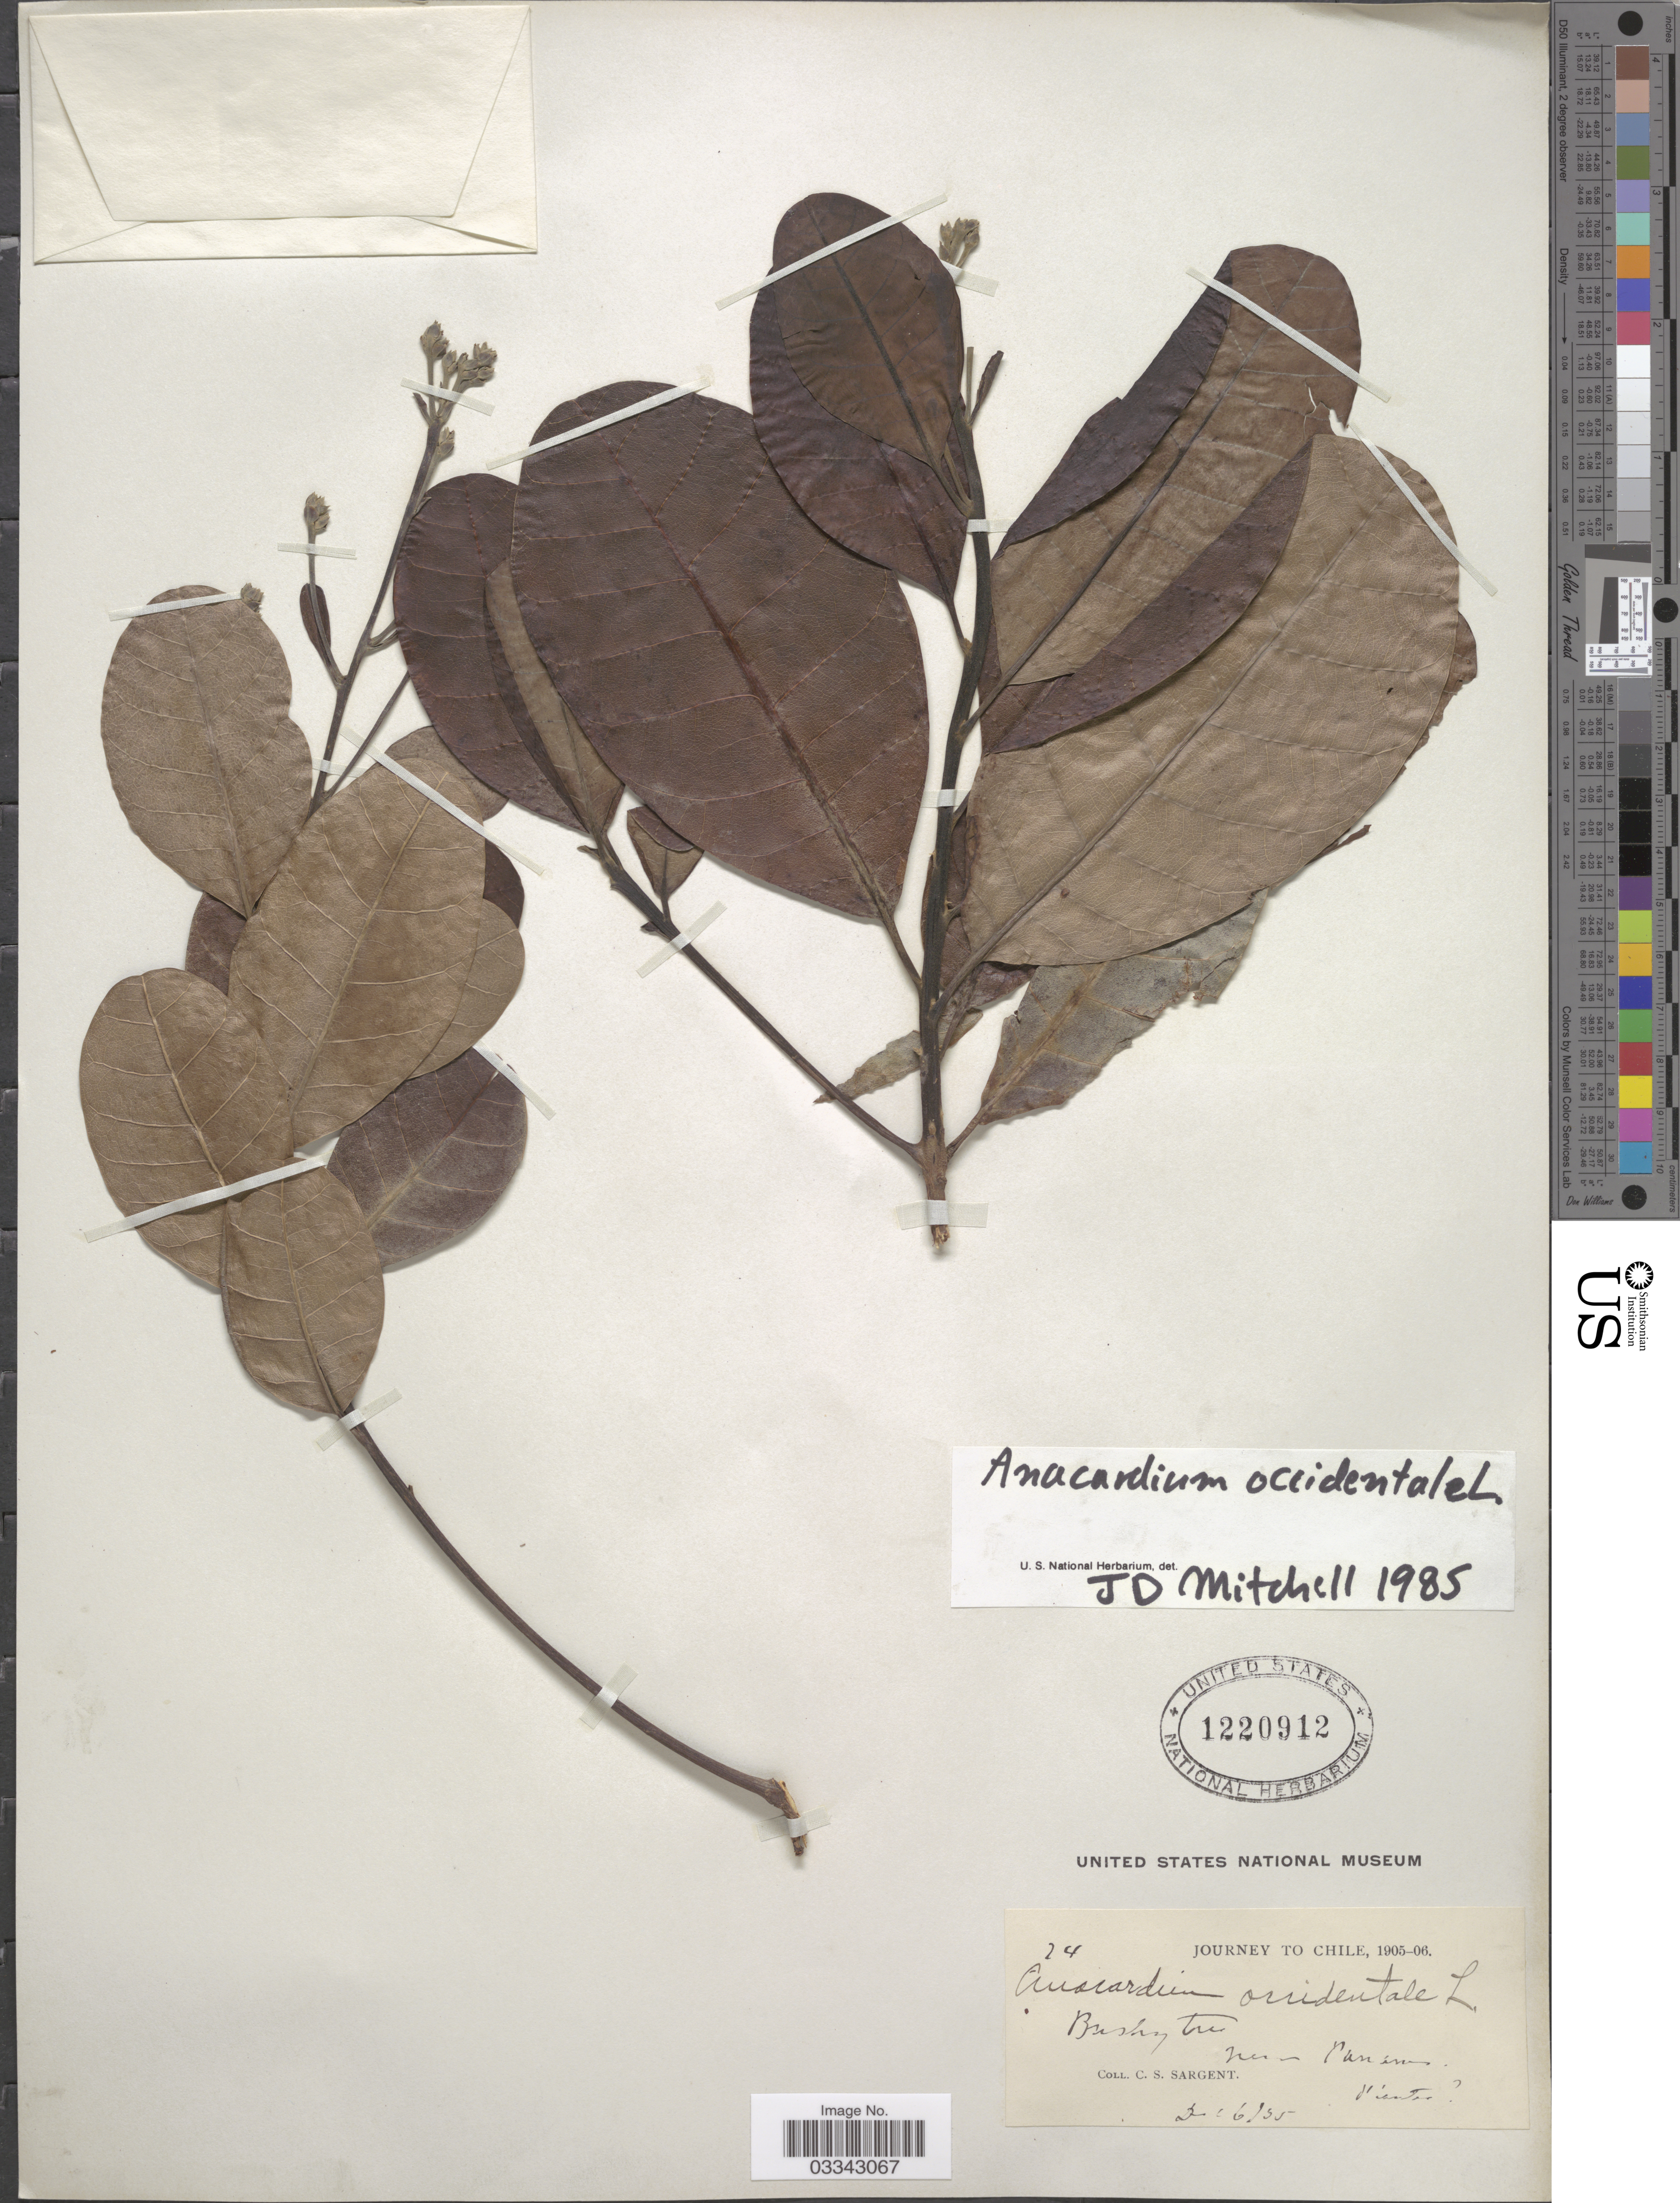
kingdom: Plantae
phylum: Tracheophyta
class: Magnoliopsida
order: Sapindales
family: Anacardiaceae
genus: Anacardium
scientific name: Anacardium occidentale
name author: L.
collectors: C. S. Sargent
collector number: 24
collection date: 1905/1906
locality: Journey to Chile. Near Panama.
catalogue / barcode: US 1220912